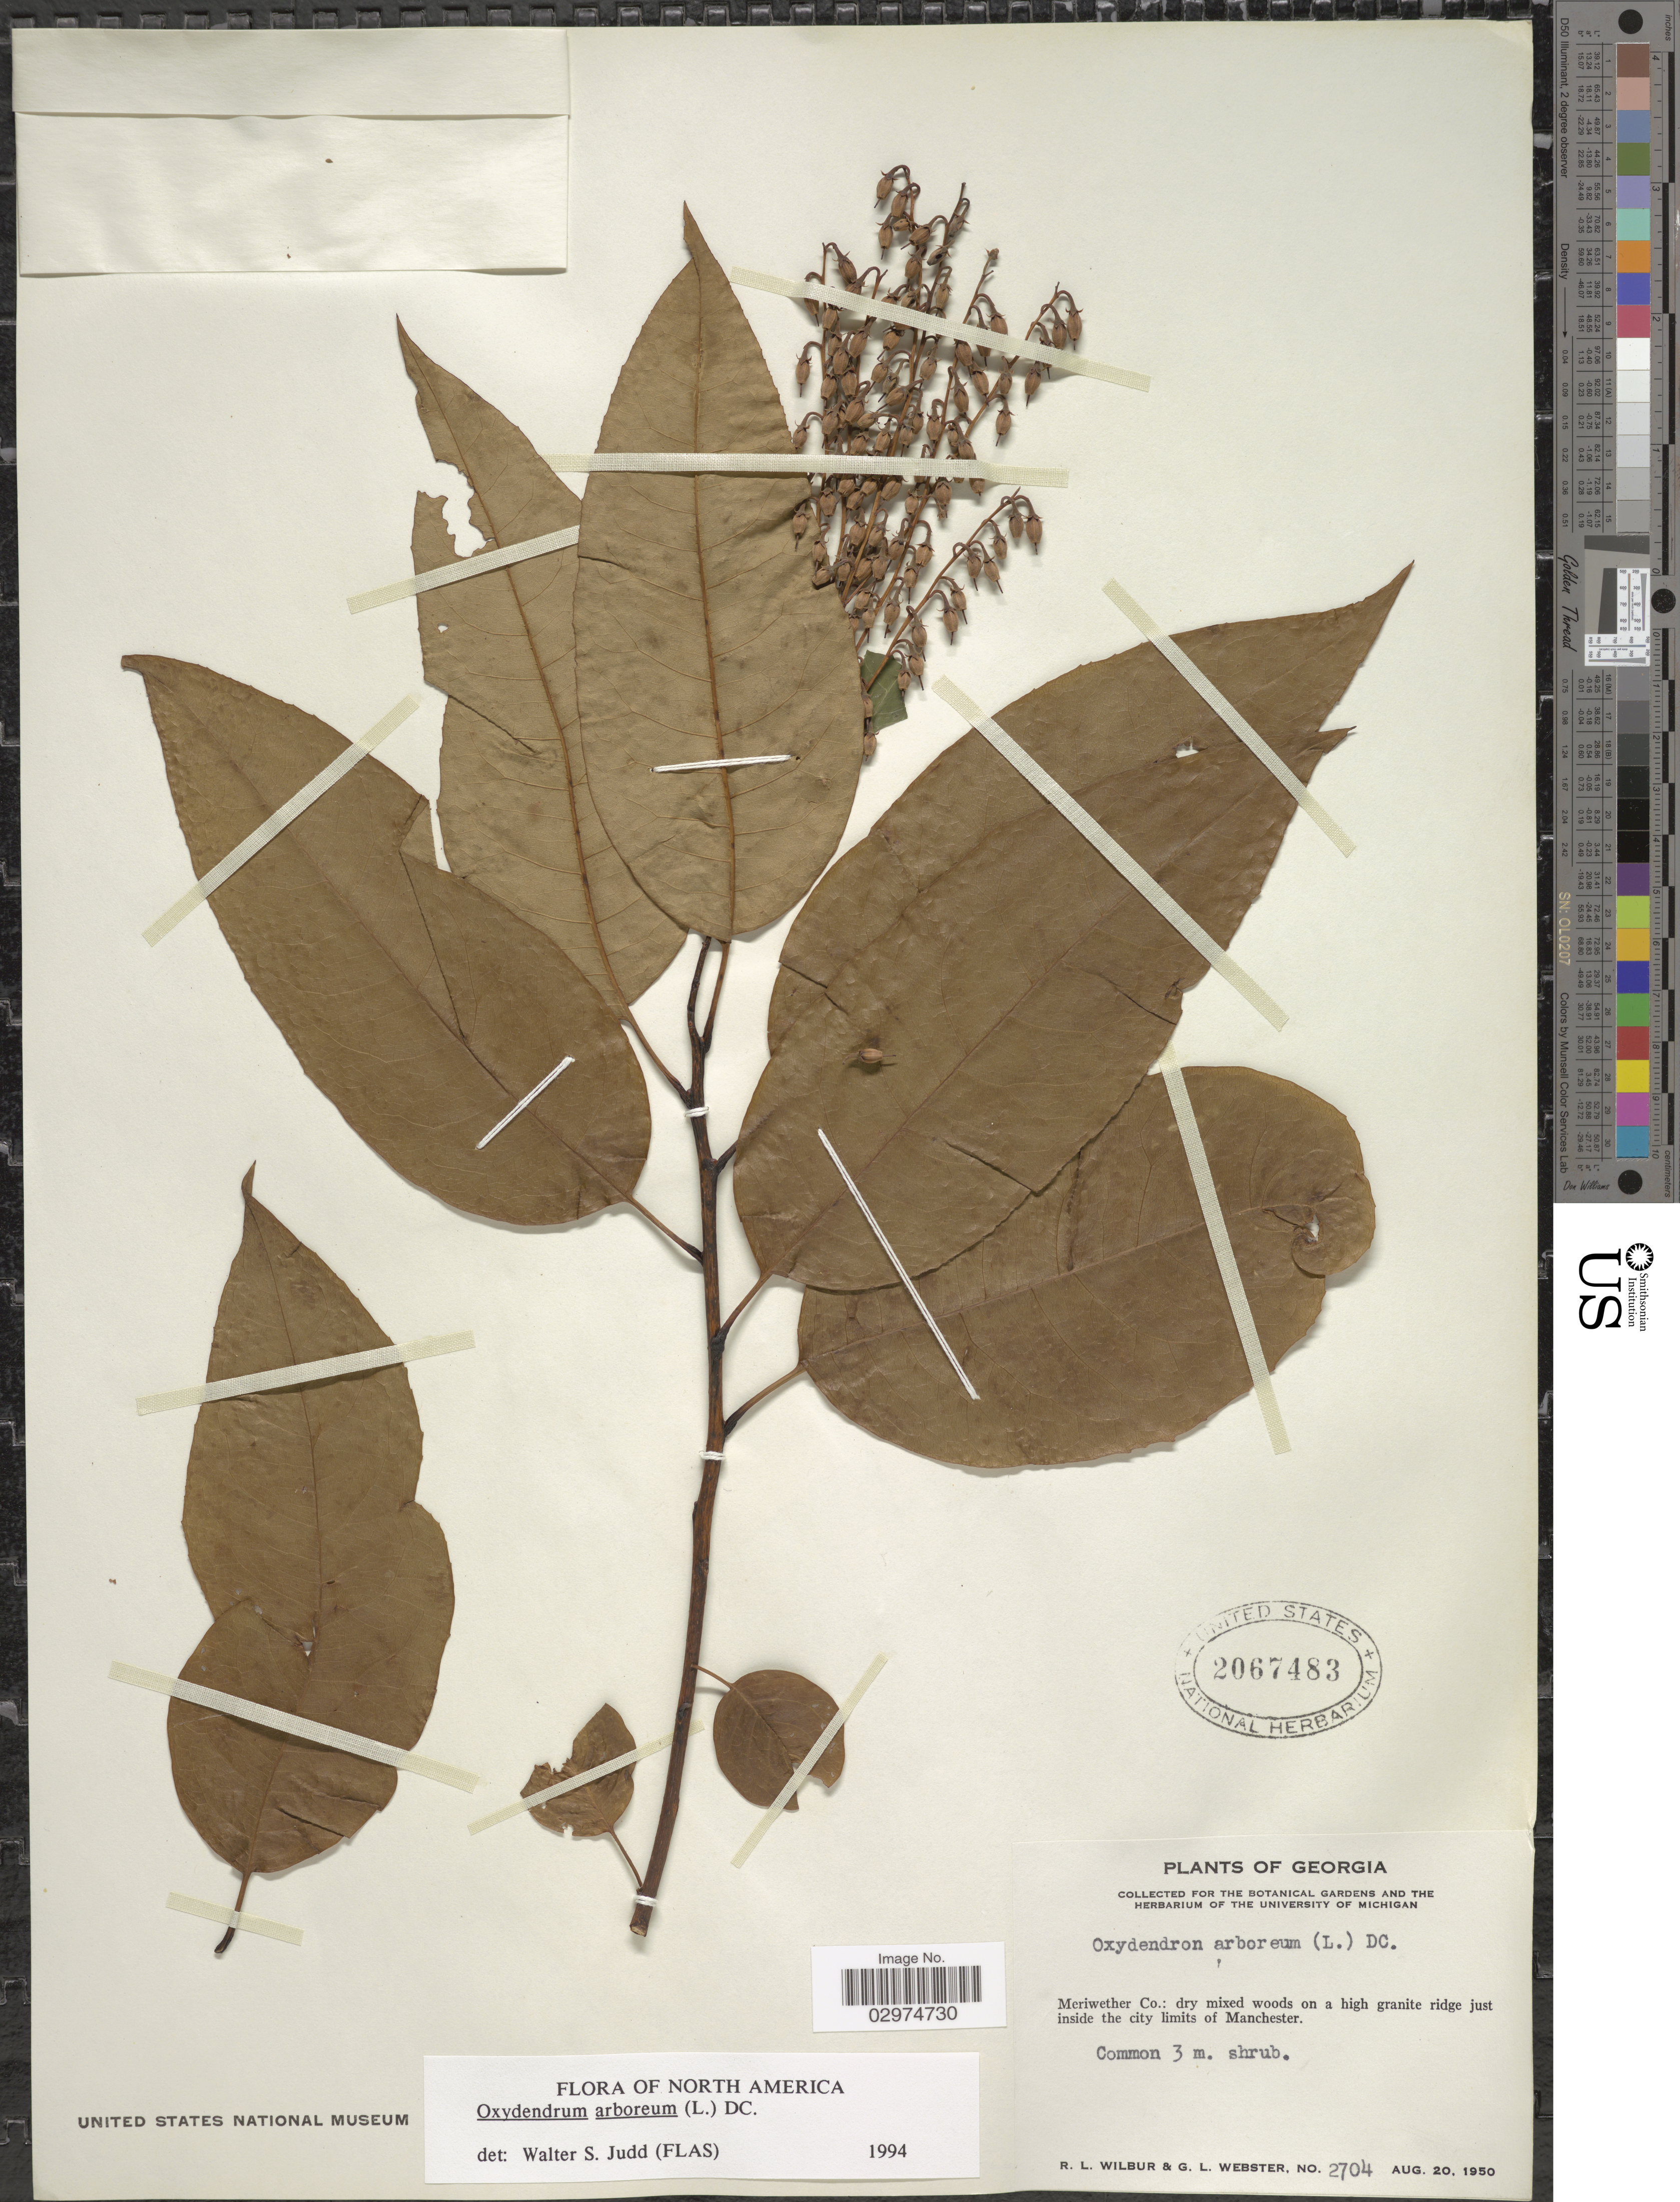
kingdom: Plantae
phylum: Tracheophyta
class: Magnoliopsida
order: Ericales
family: Ericaceae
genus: Oxydendrum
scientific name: Oxydendrum arboreum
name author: (L.) DC.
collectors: R. L. Wilbur & G. L. Webster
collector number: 2704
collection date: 1950-08-20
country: United States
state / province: Georgia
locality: Meriwether Co., dry mixed woods on a high granite ridge just inside the city limits of Manchester.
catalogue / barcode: US 2067483